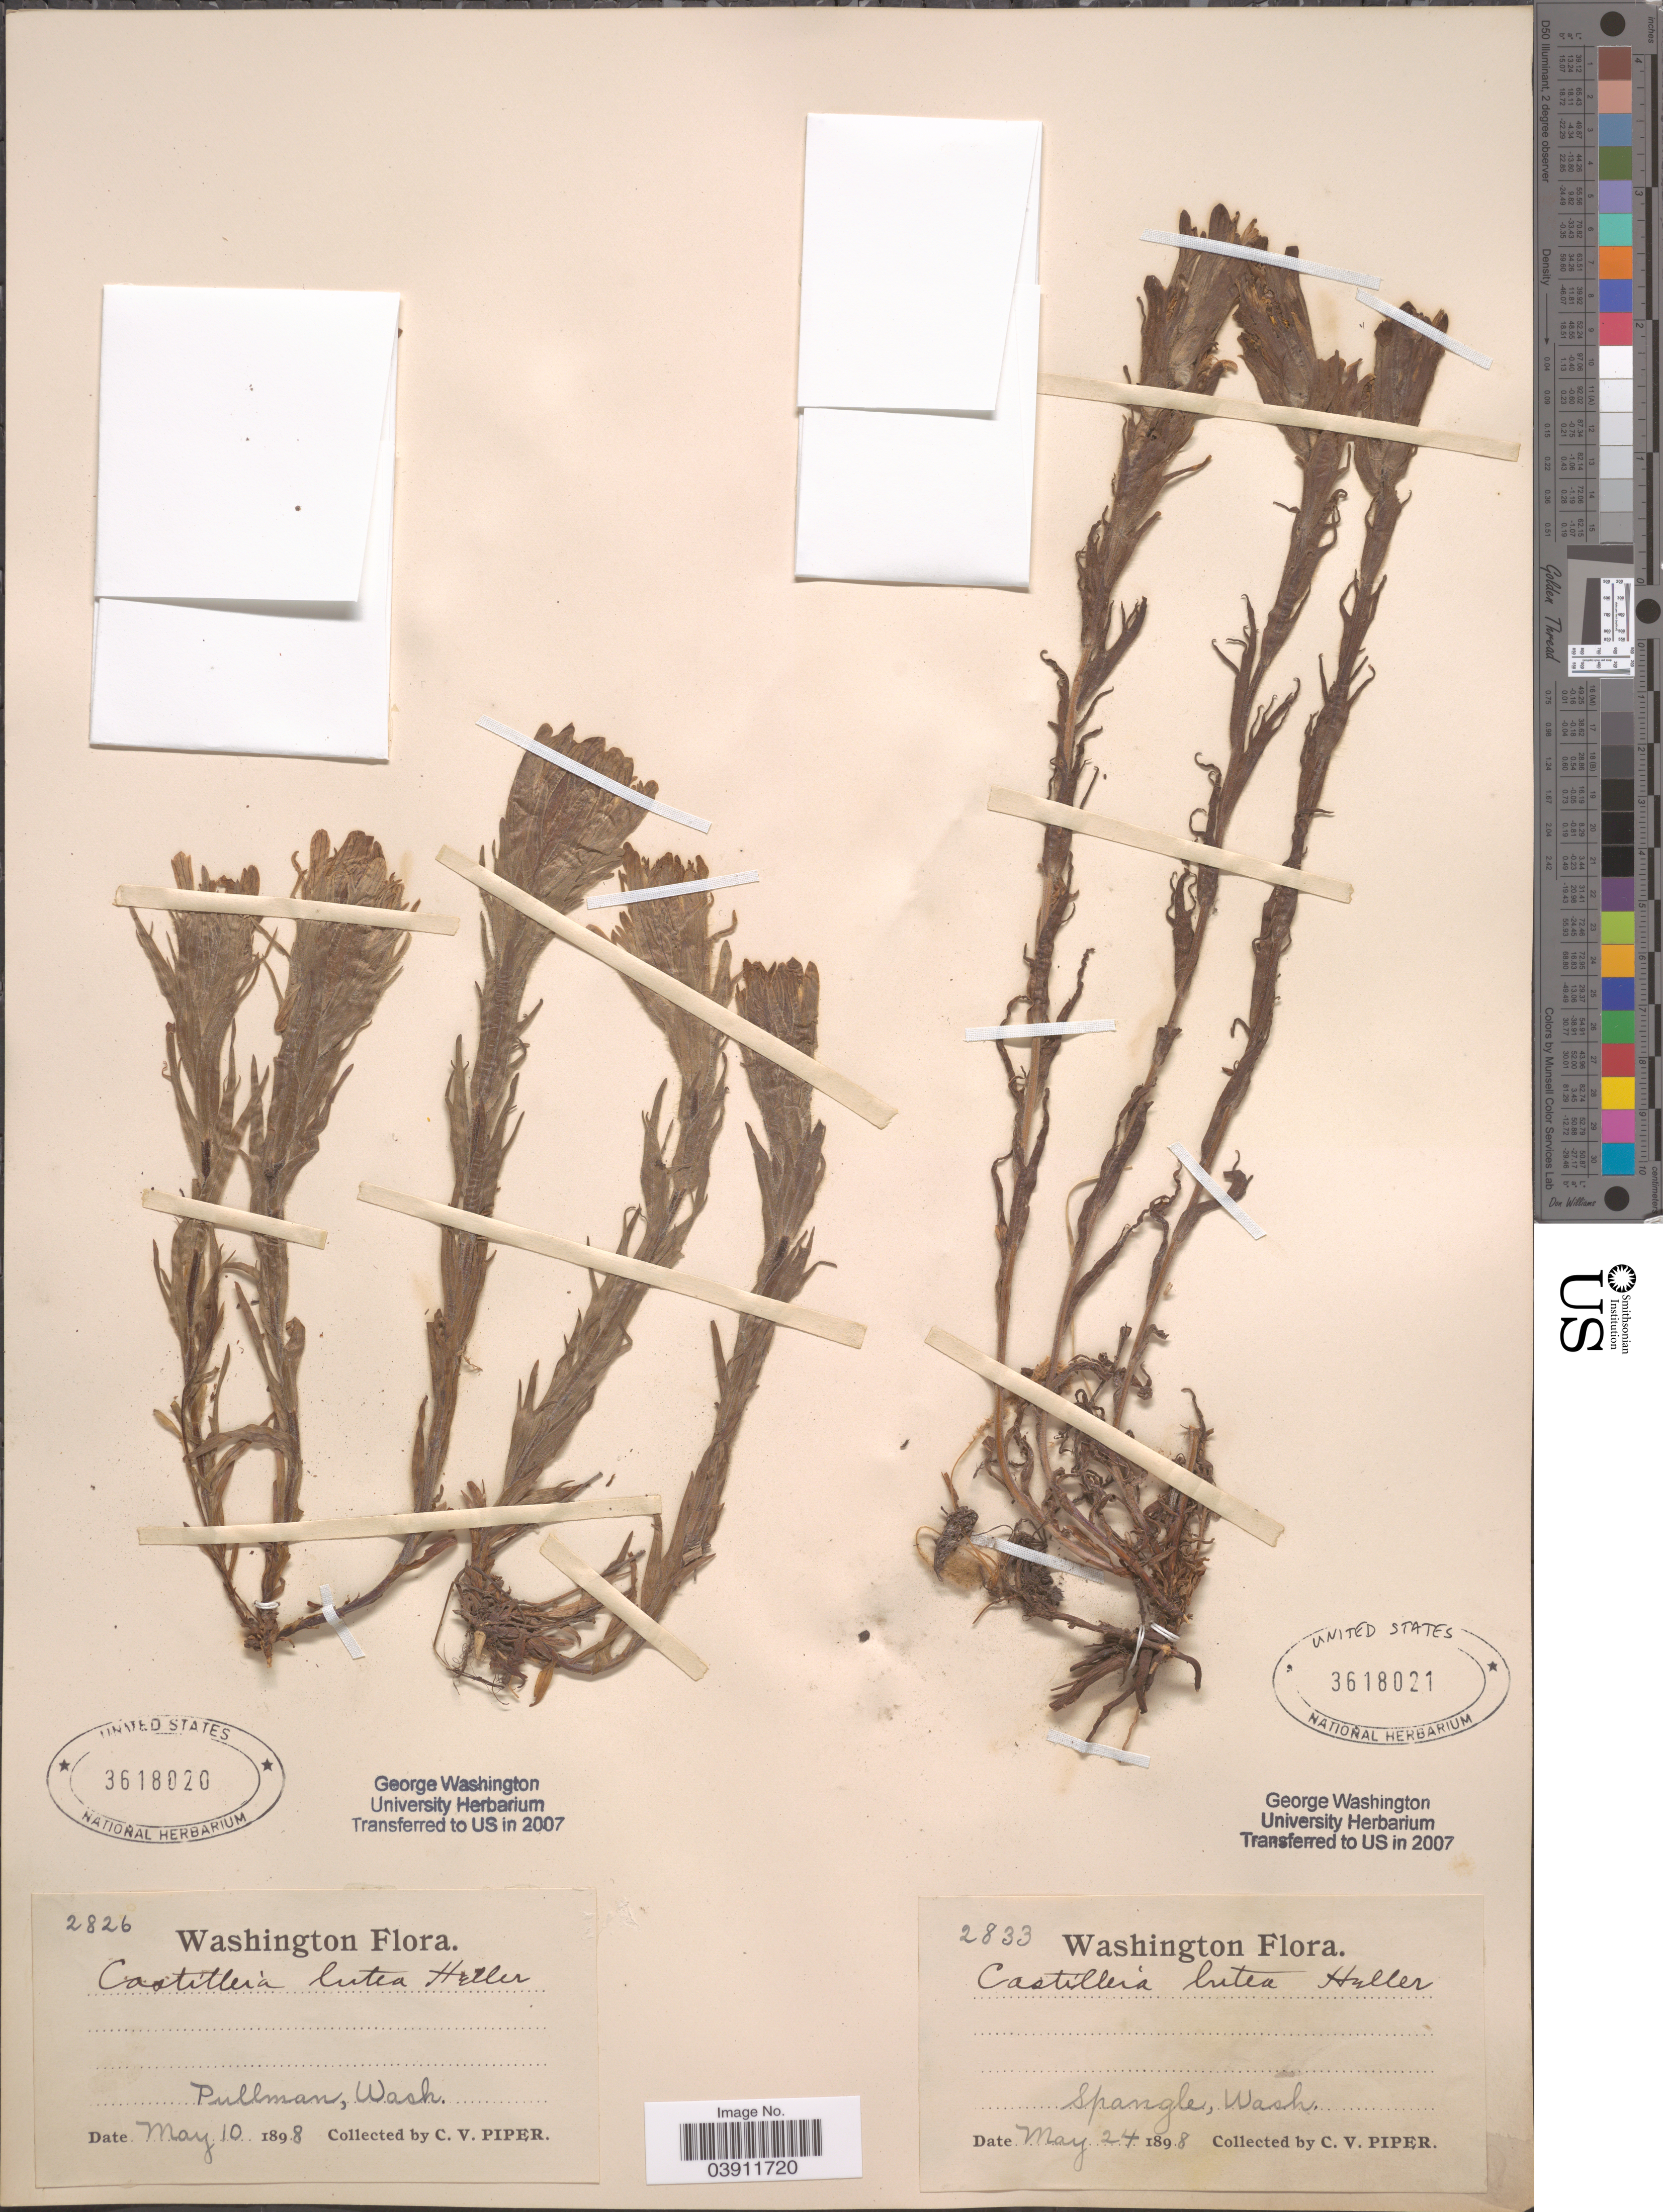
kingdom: Plantae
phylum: Tracheophyta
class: Magnoliopsida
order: Lamiales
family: Orobanchaceae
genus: Castilleja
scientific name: Castilleja cusickii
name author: Greenm.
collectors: C. V. Piper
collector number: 2833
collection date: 1898-05-24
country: United States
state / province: Washington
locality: Spangle.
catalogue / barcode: US 3618021-2